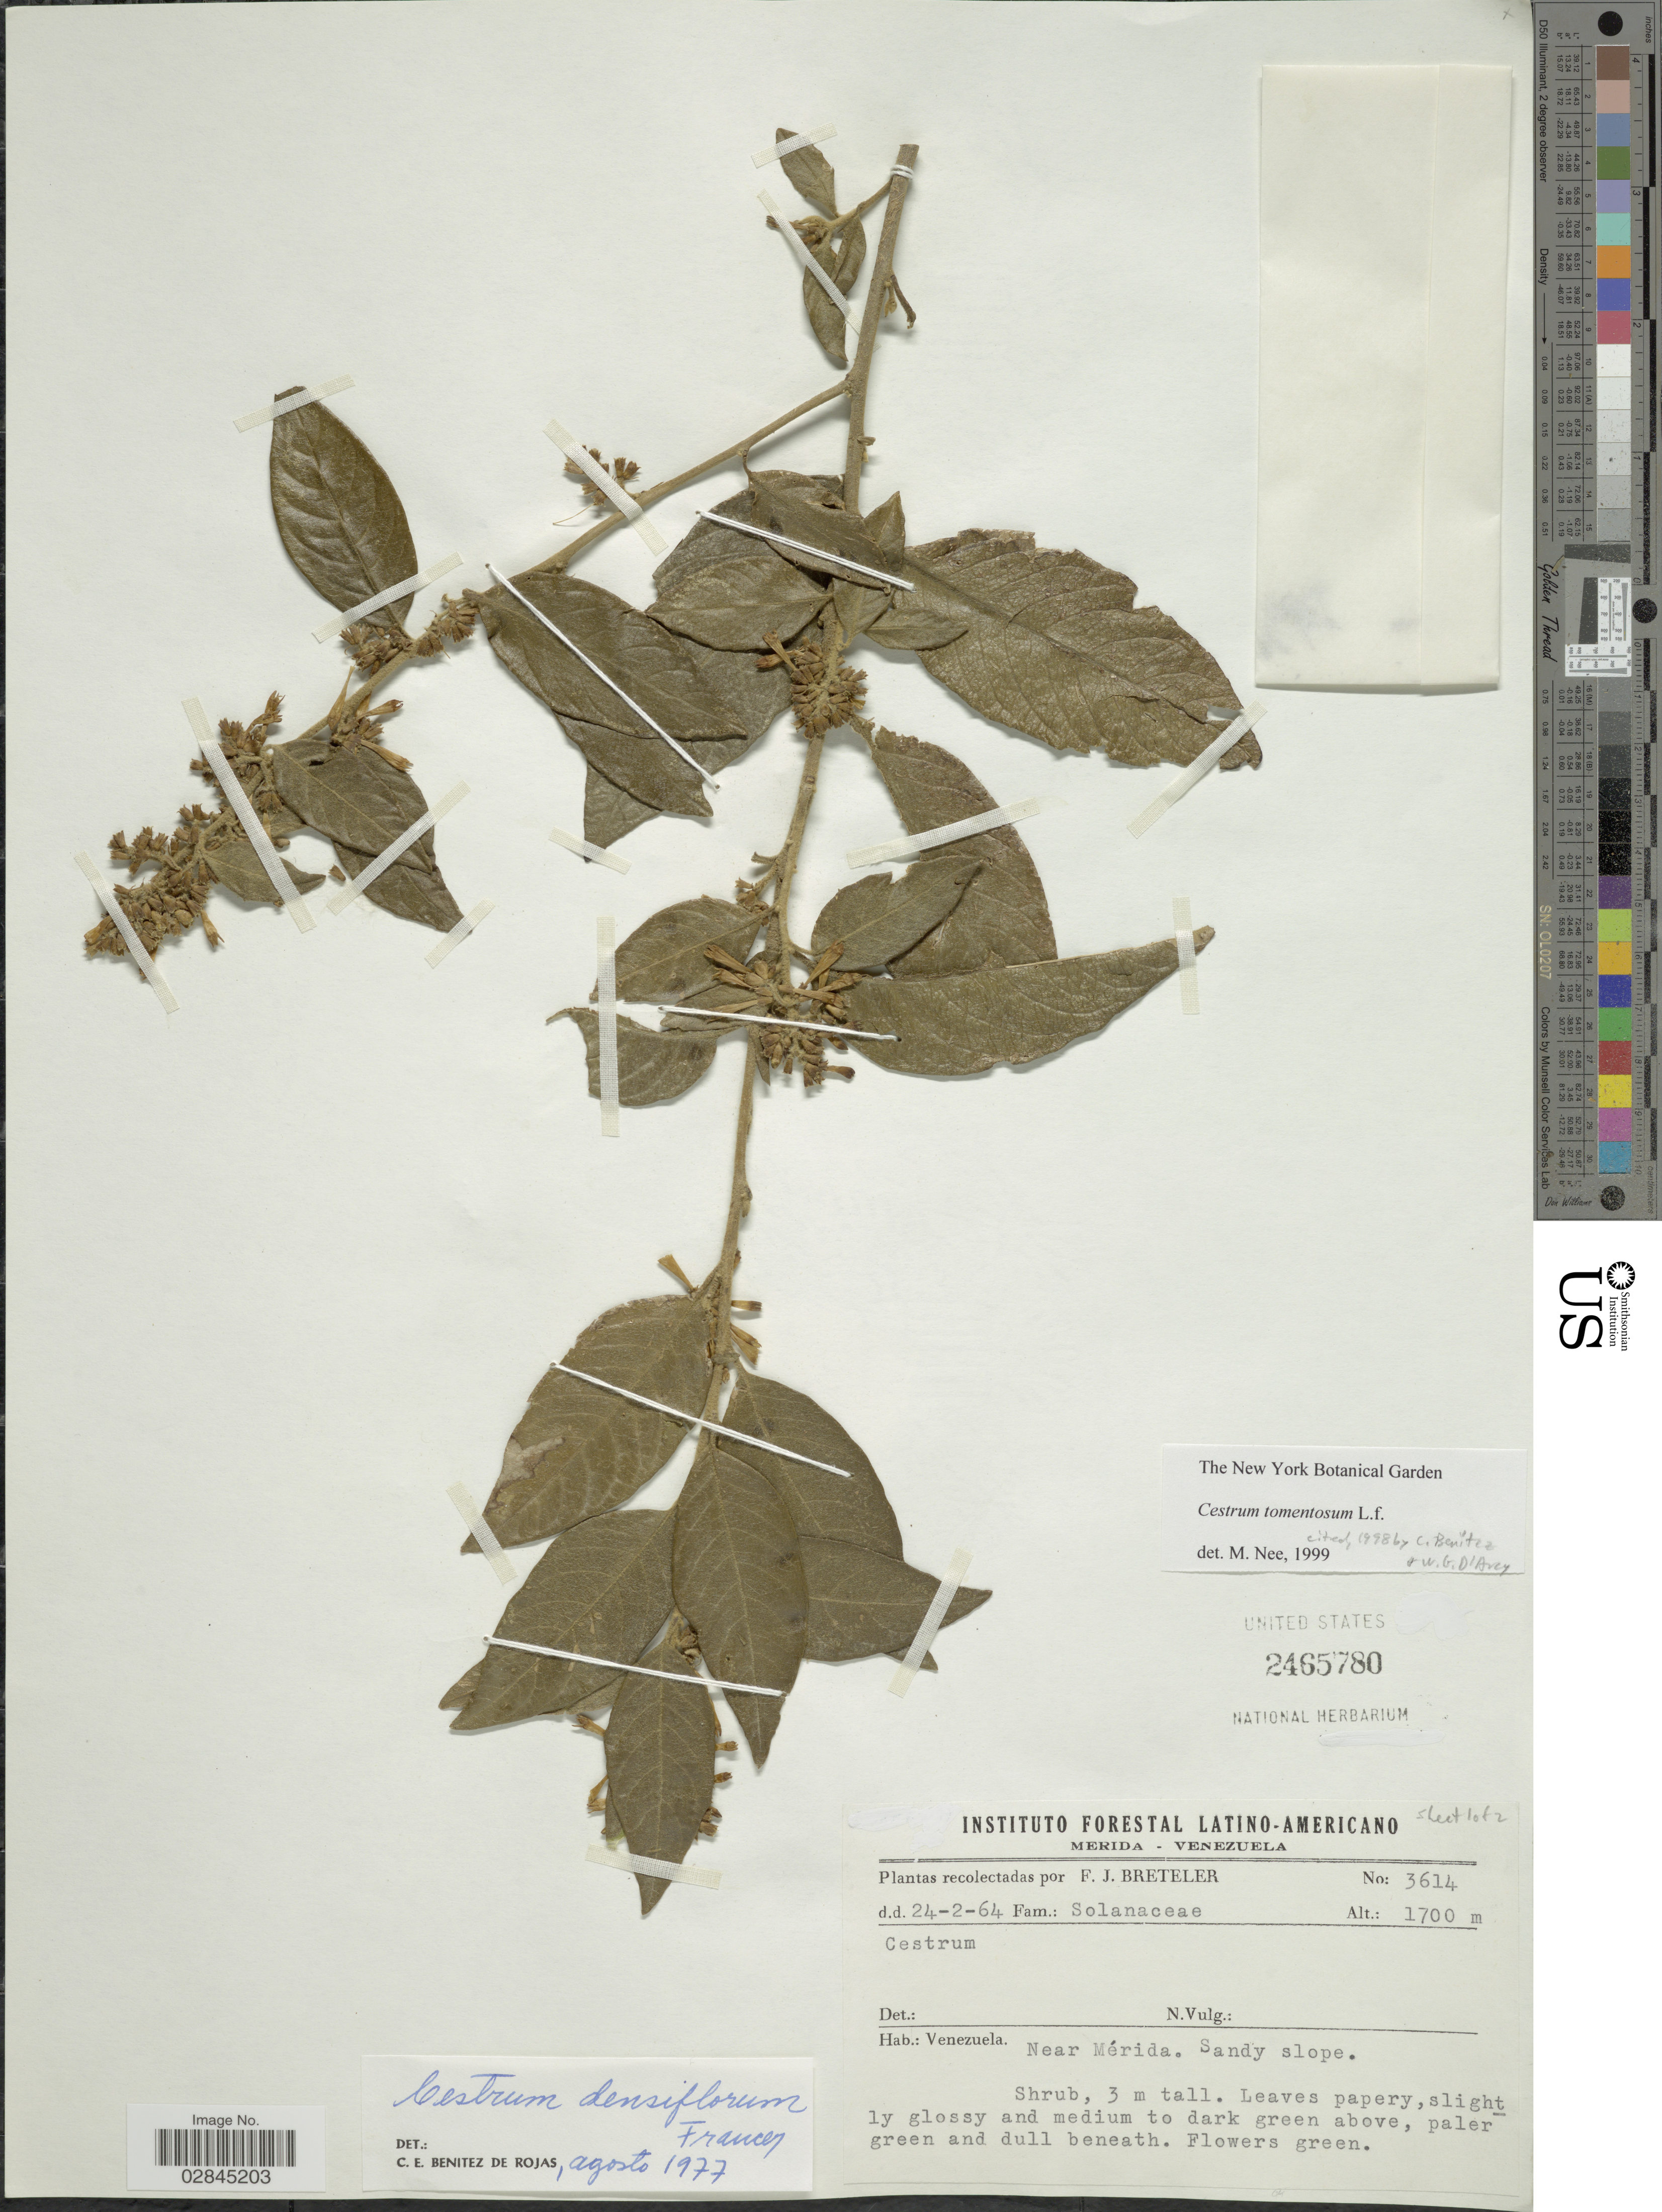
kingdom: Plantae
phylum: Tracheophyta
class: Magnoliopsida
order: Solanales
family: Solanaceae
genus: Cestrum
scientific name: Cestrum tomentosum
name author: L. f.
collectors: F. J. Breteler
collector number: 3614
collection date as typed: Transcribed d/m/y: 24/2/64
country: Venezuela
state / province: Mérida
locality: Near Mérida.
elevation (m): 1700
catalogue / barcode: US 2465780